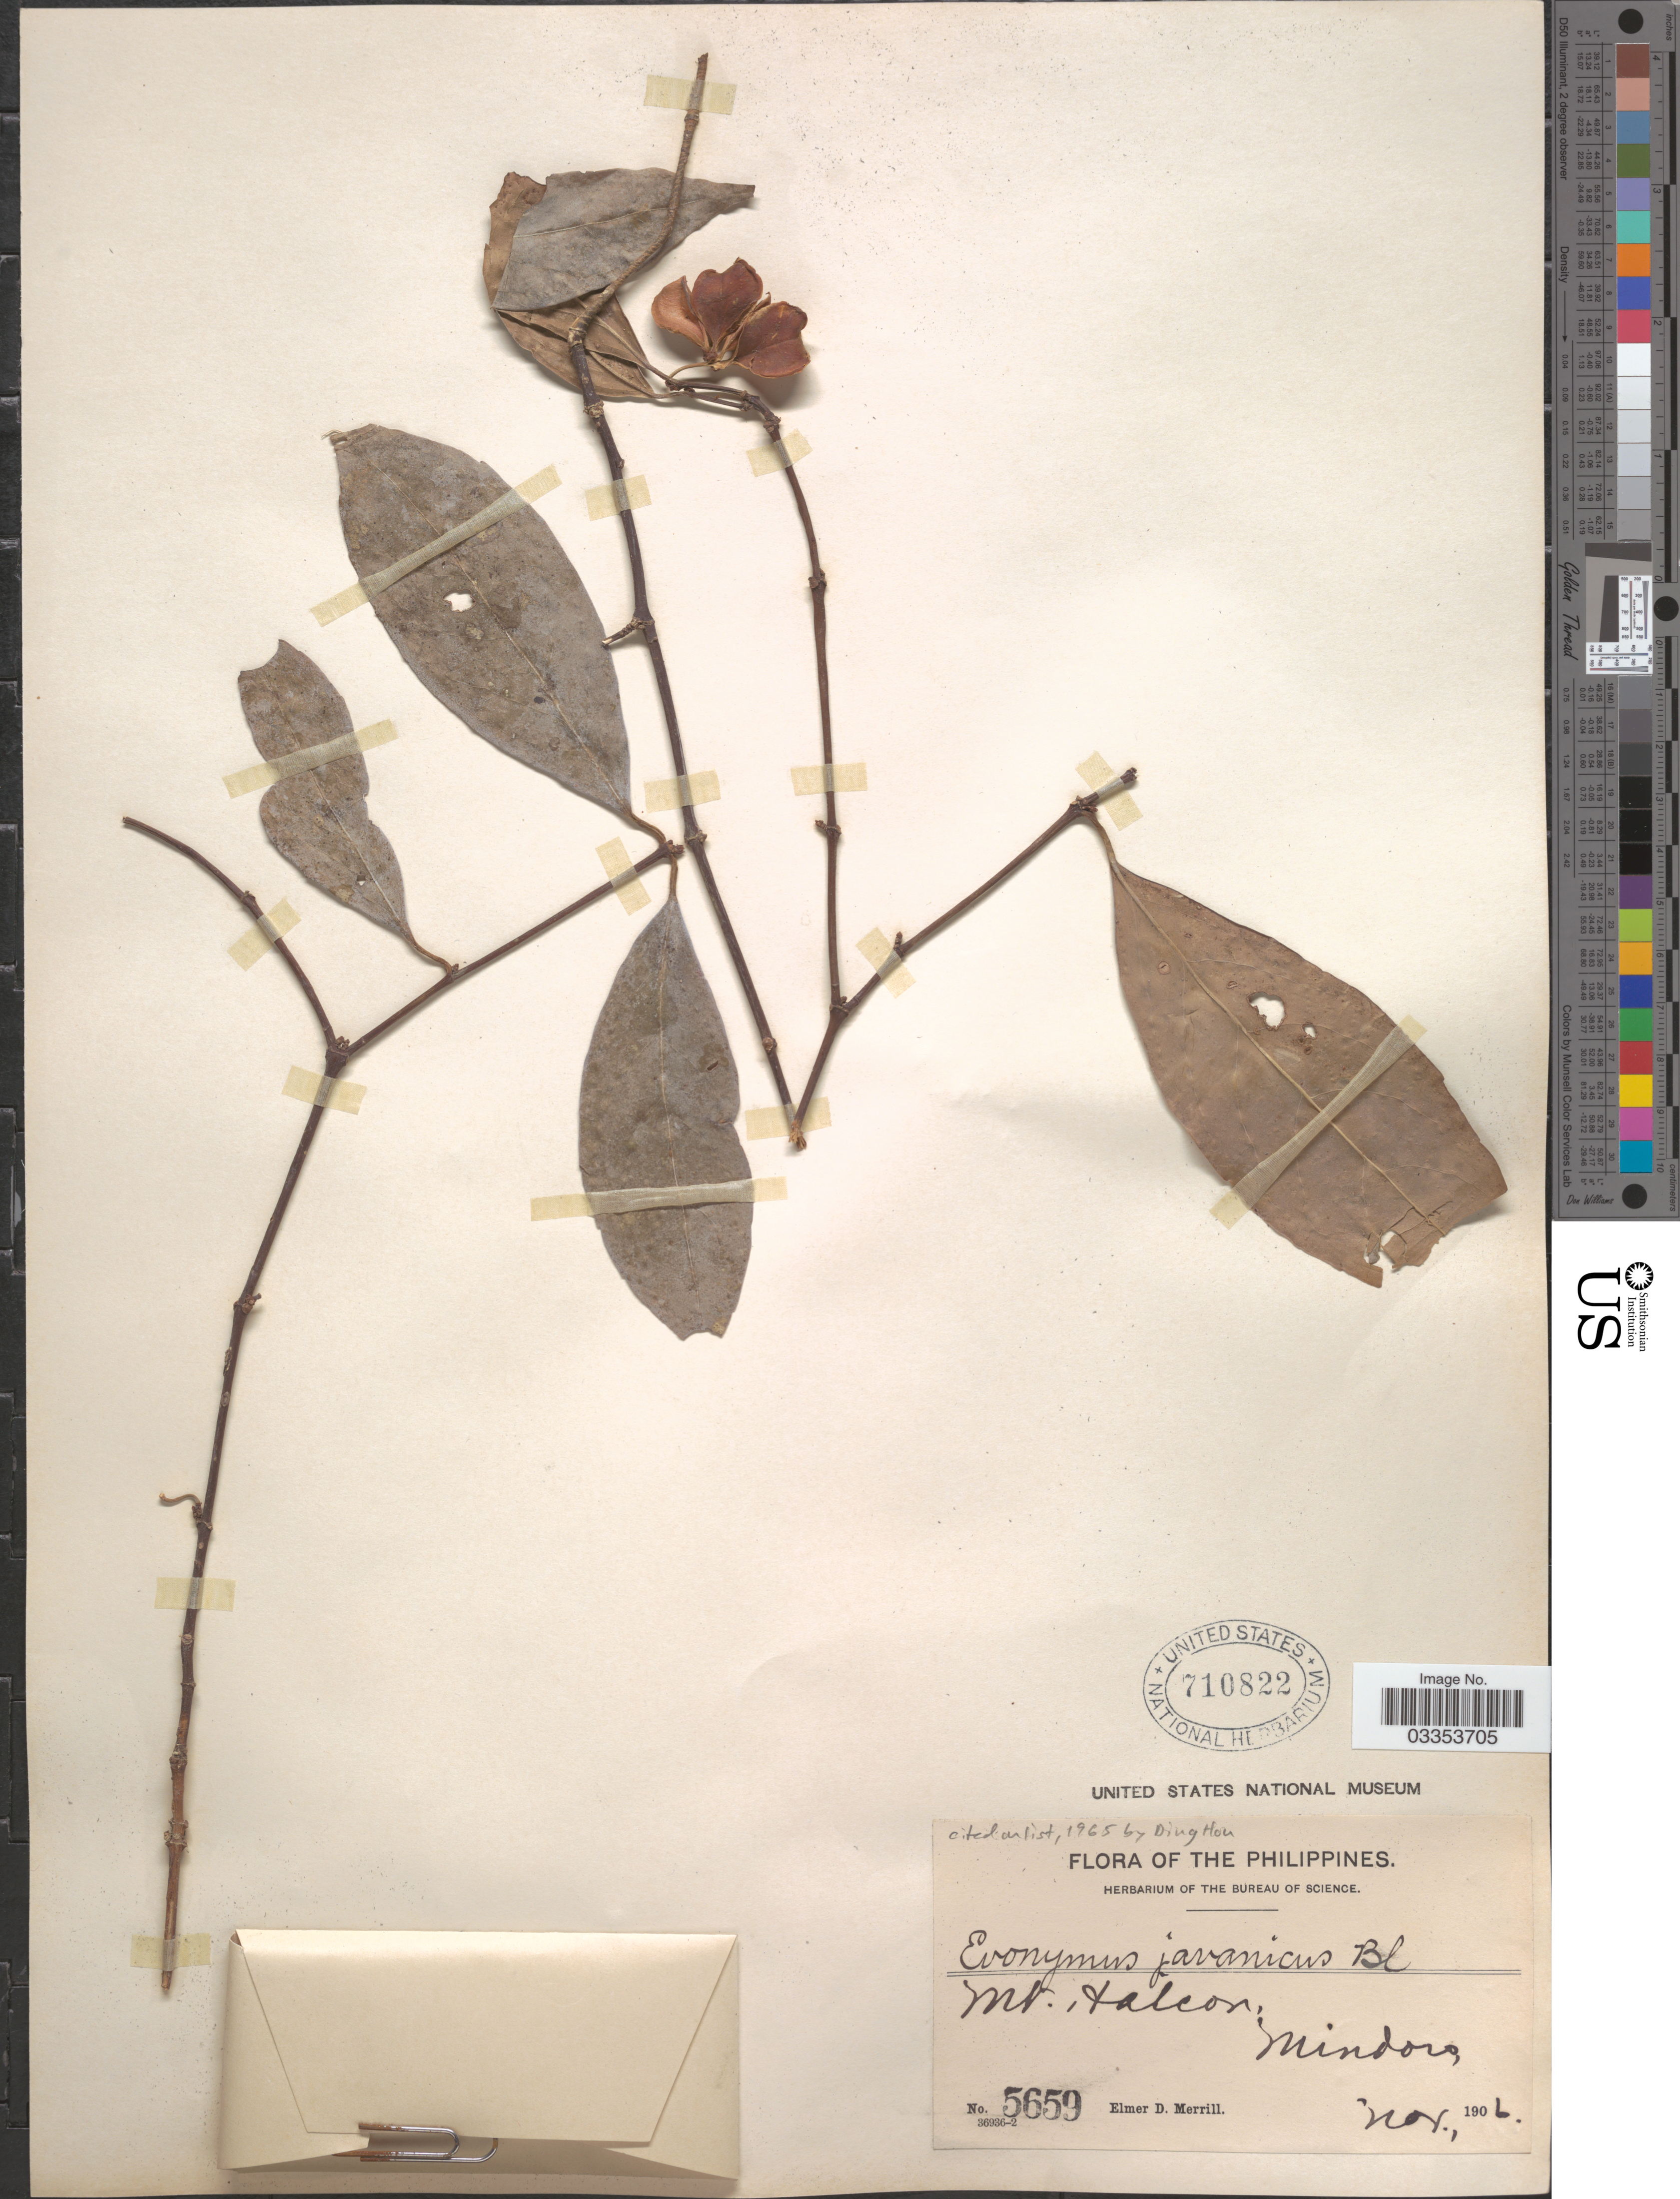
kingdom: Plantae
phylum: Tracheophyta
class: Magnoliopsida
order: Celastrales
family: Celastraceae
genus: Euonymus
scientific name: Euonymus indicus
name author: B. Heyne ex Wall.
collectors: E. D. Merrill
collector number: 5659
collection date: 1906-11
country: Philippines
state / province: Mimaropa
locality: Mt. halcon, Mindoro.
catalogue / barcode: US 710822